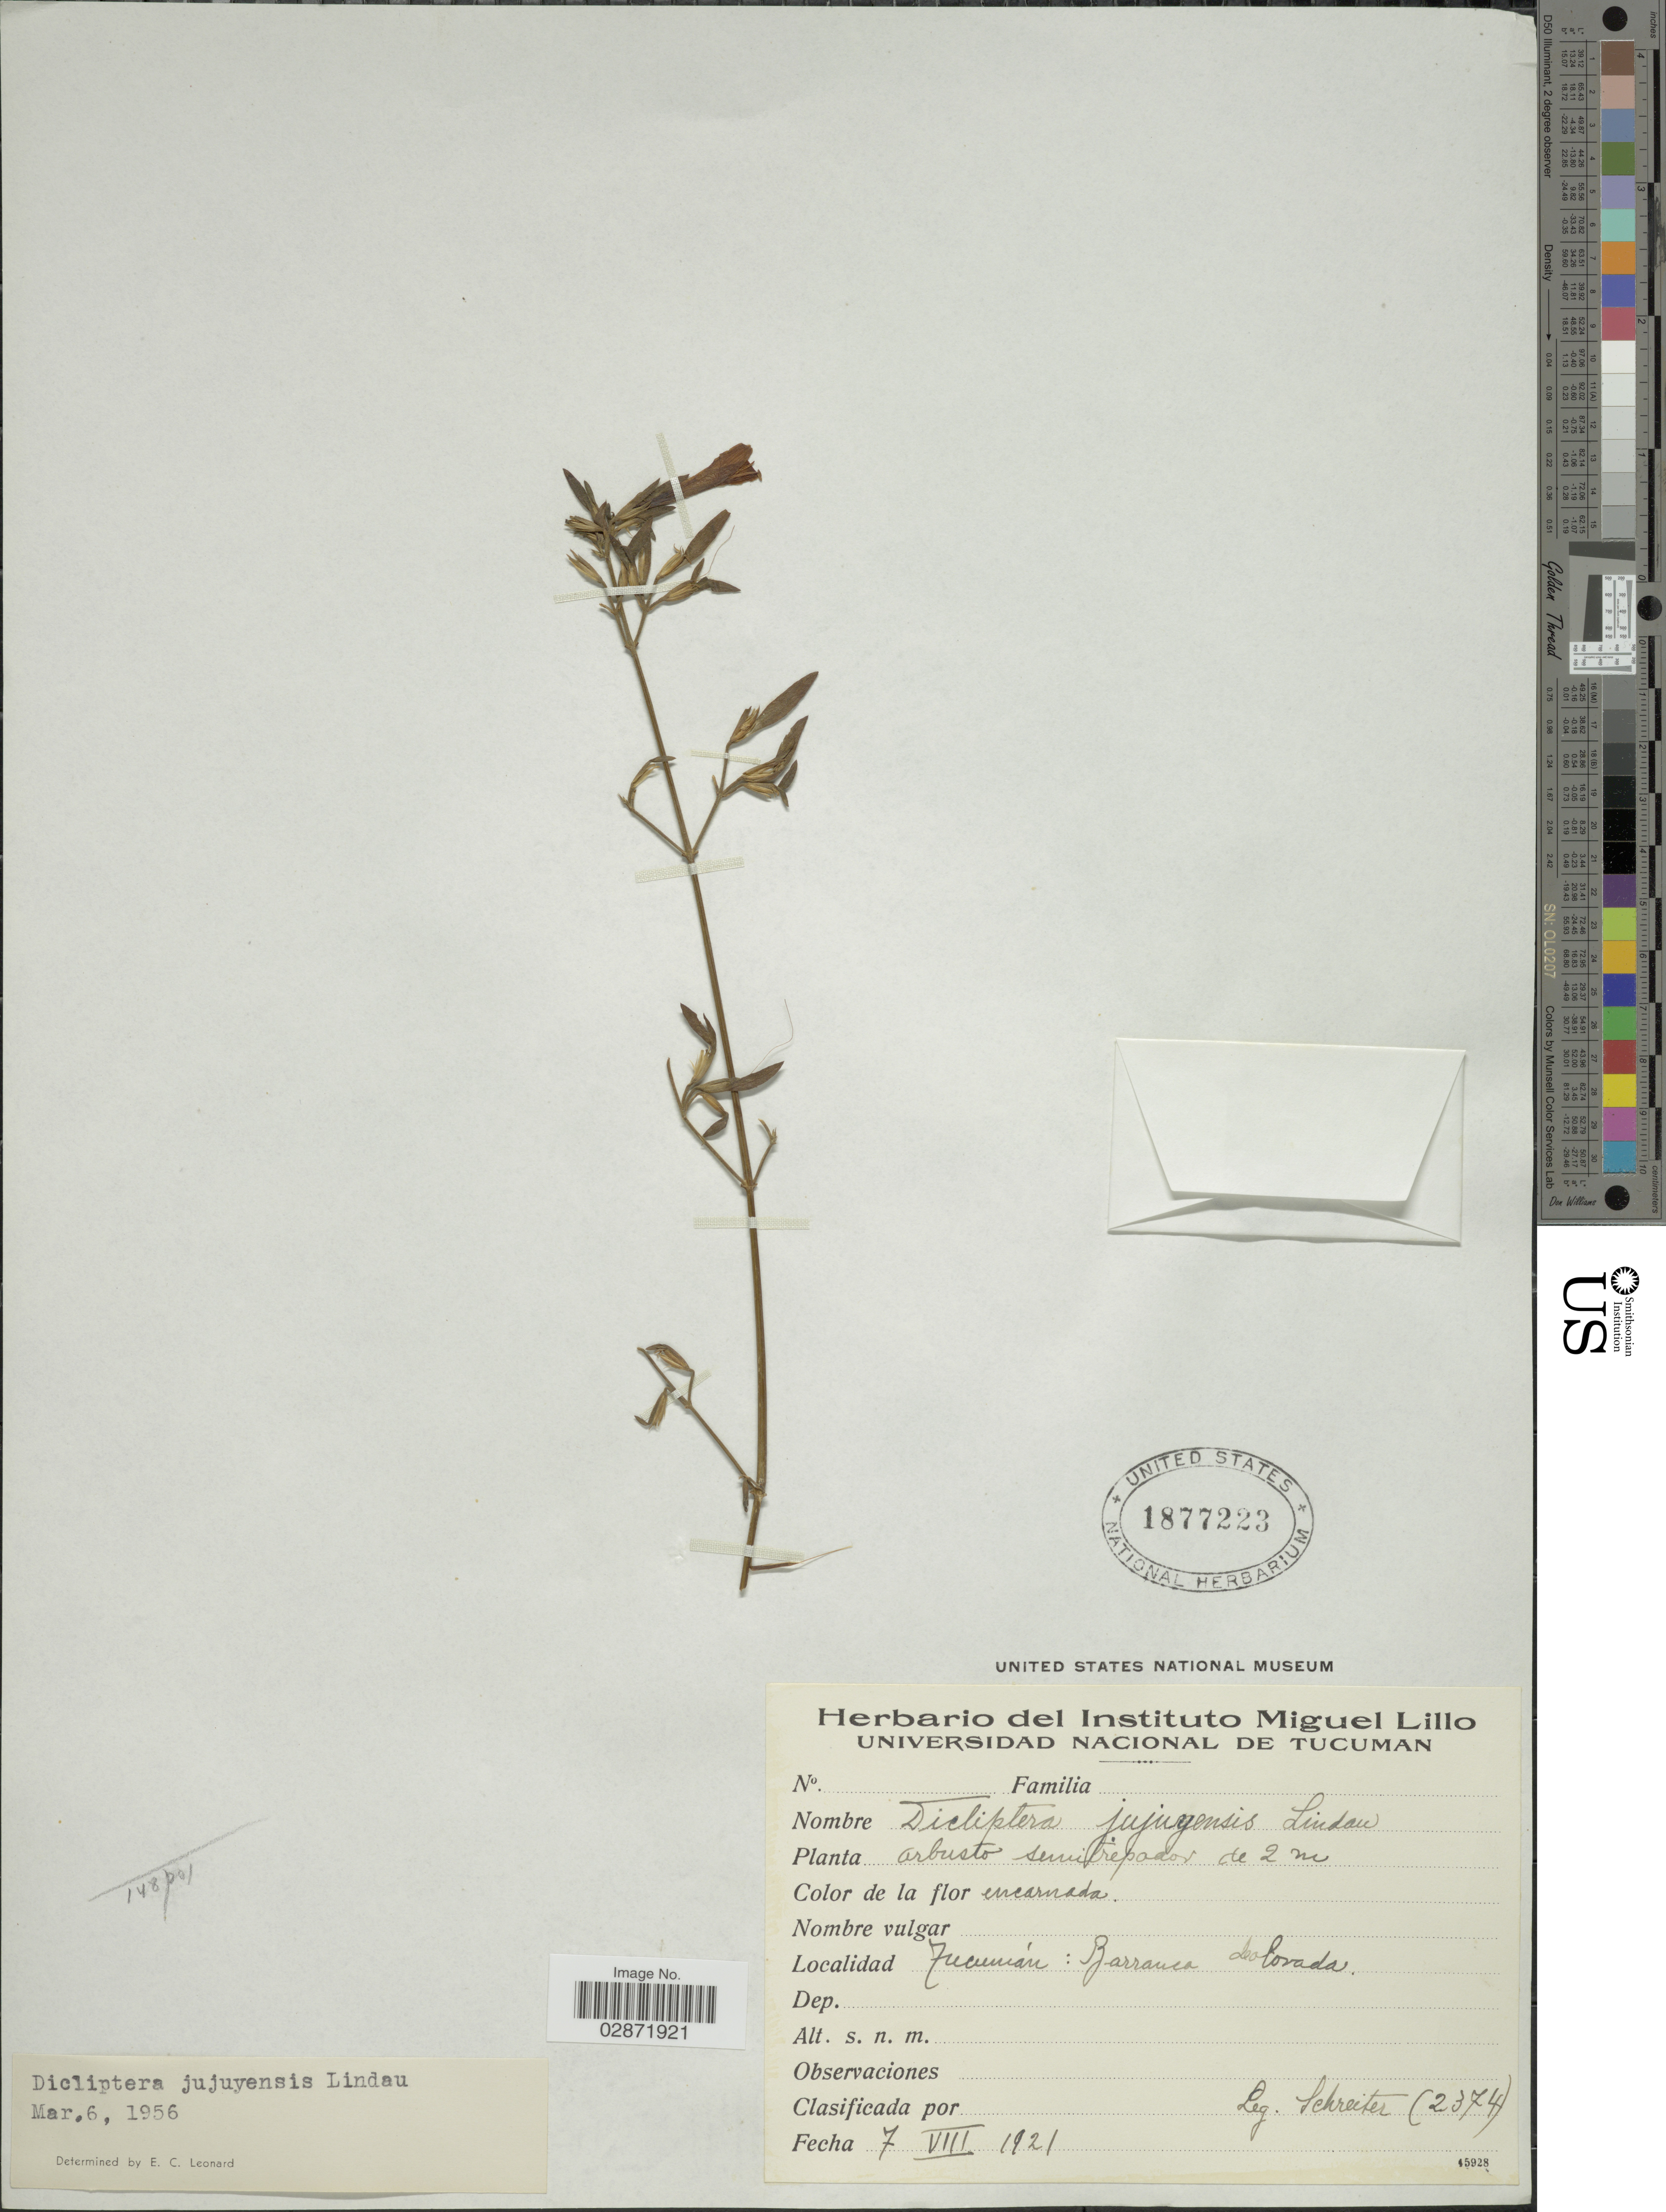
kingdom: Plantae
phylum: Tracheophyta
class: Magnoliopsida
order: Lamiales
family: Acanthaceae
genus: Dicliptera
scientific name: Dicliptera jujuyensis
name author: Lindau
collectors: -. Schreiter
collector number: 2374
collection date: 1921-08-07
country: Argentina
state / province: Salta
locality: Barranca Colorada.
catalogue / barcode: US 1877223